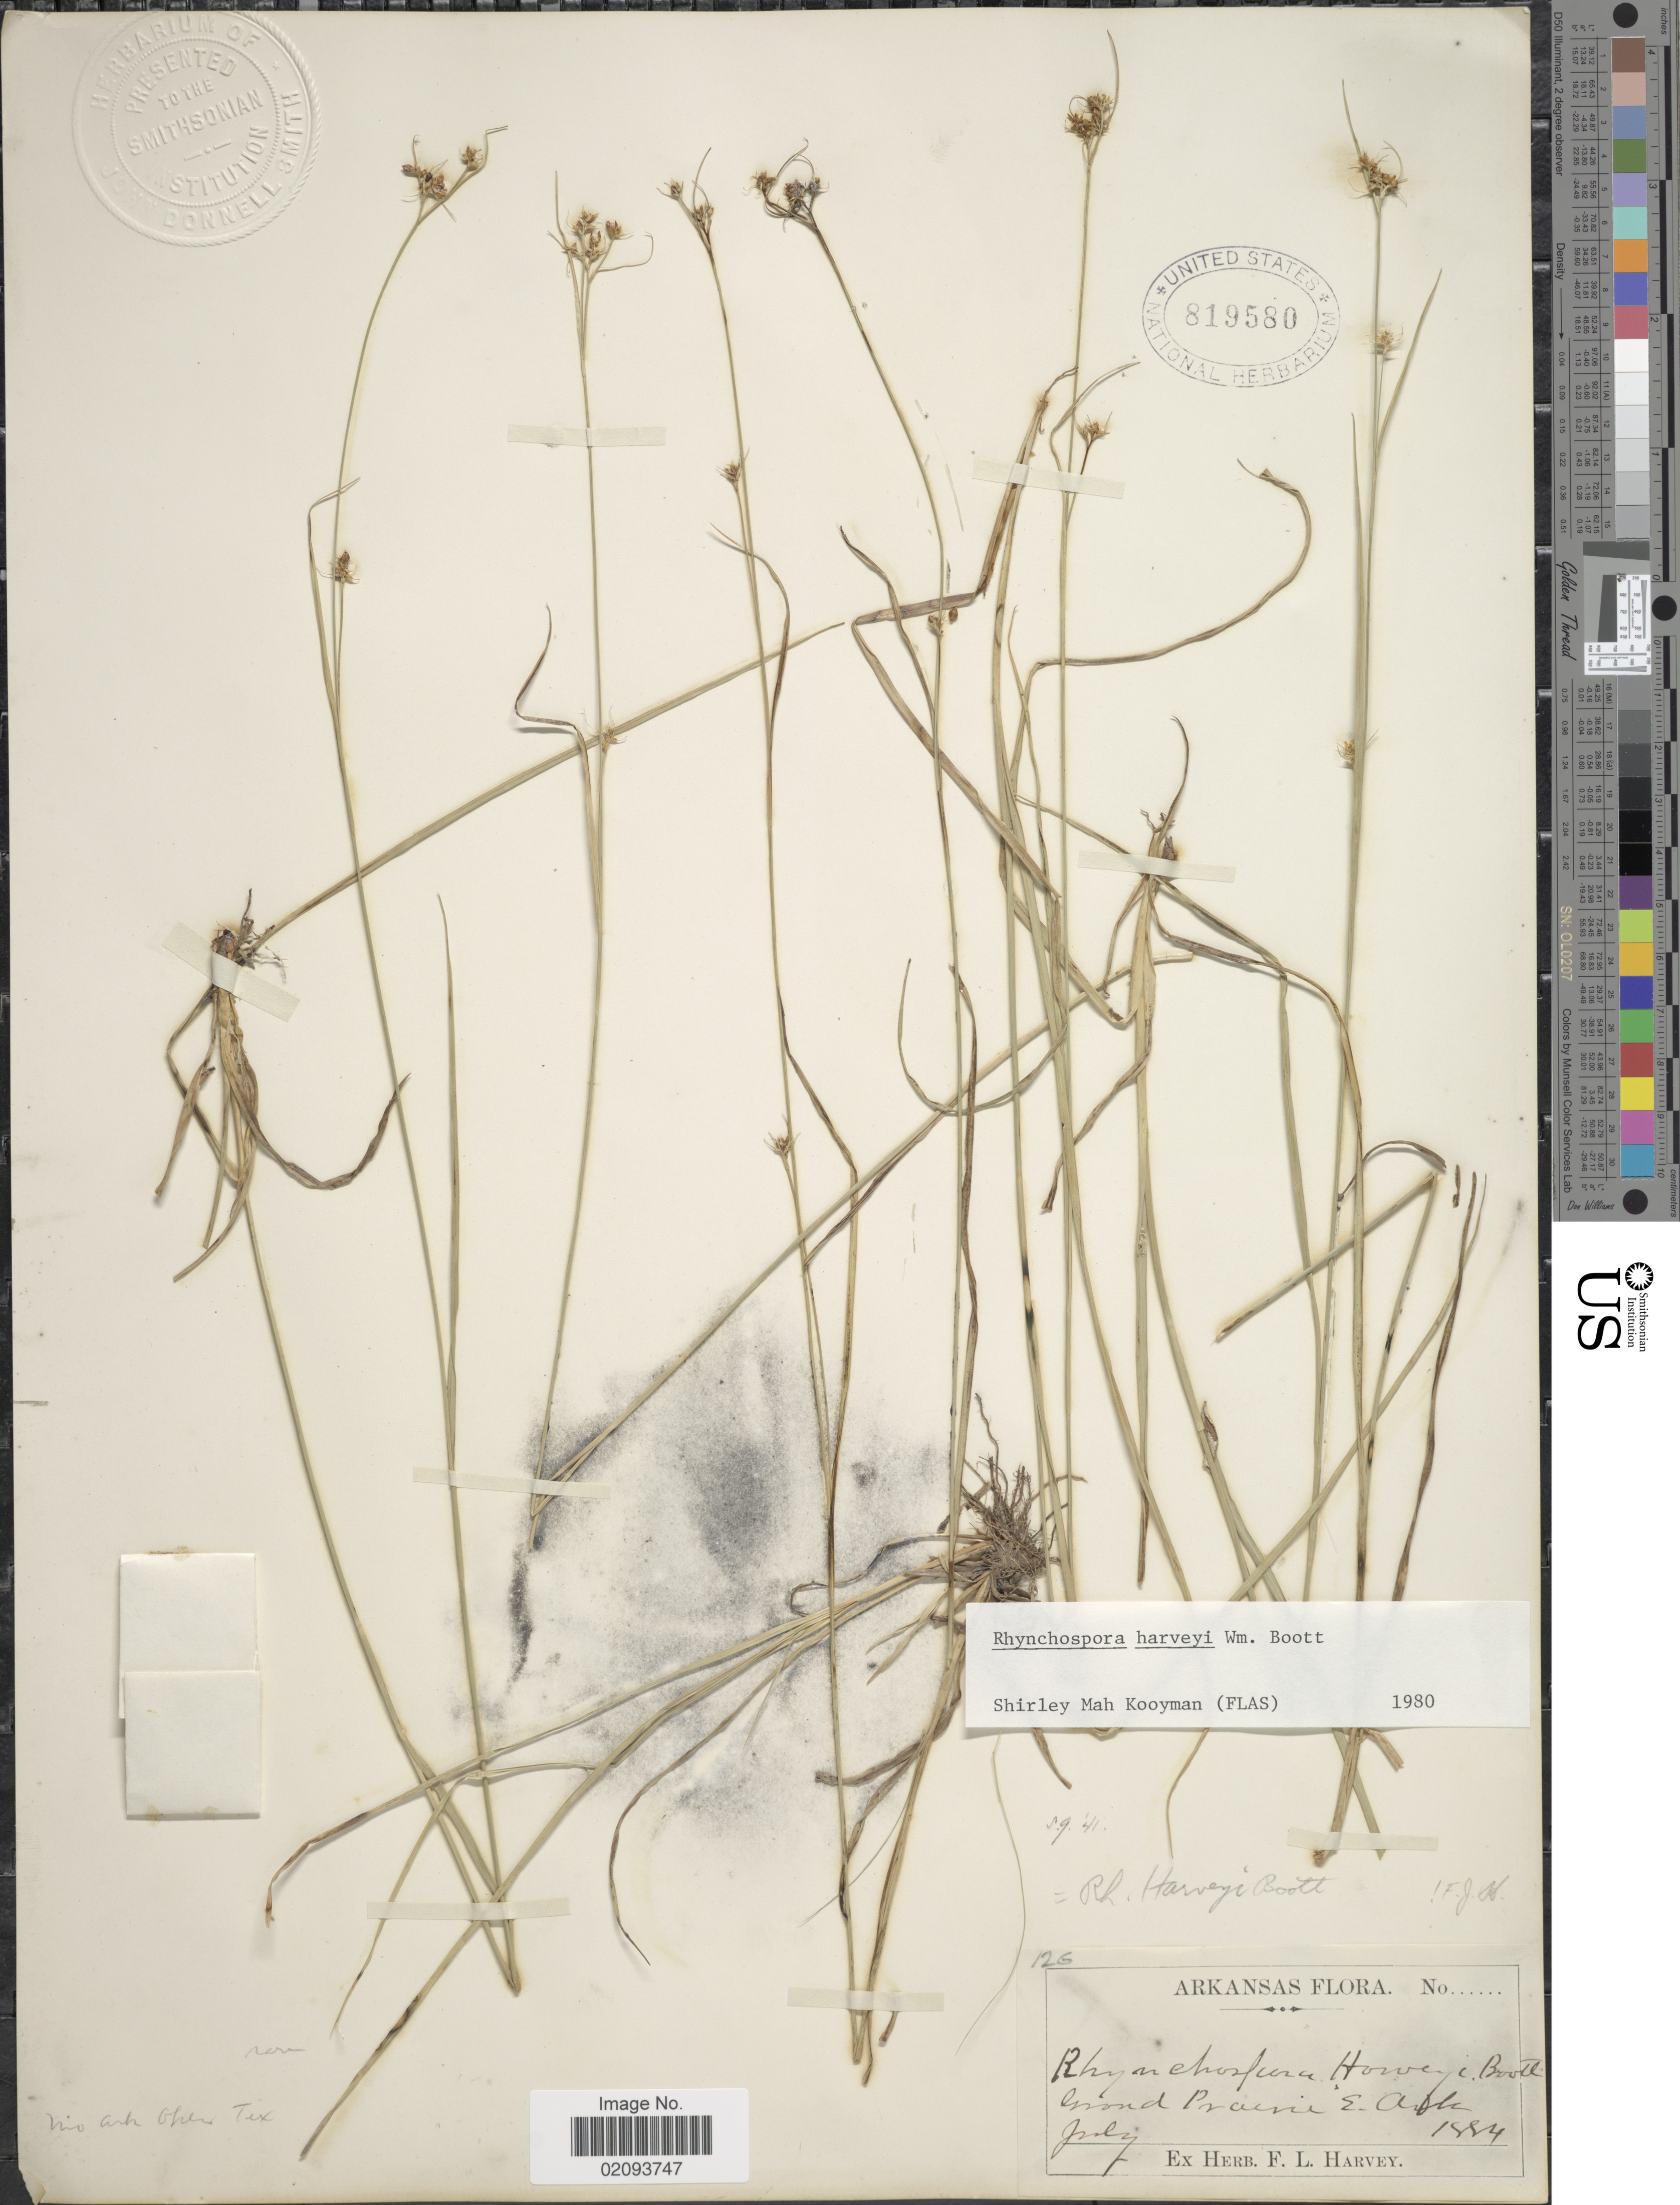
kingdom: Plantae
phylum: Tracheophyta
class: Liliopsida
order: Poales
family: Cyperaceae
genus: Rhynchospora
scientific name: Rhynchospora harveyi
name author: W. Boott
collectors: ex herb. F. L. Harvey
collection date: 1884-07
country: United States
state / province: Arkansas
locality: Grand Prairie, E. Ark.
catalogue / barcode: US 819580